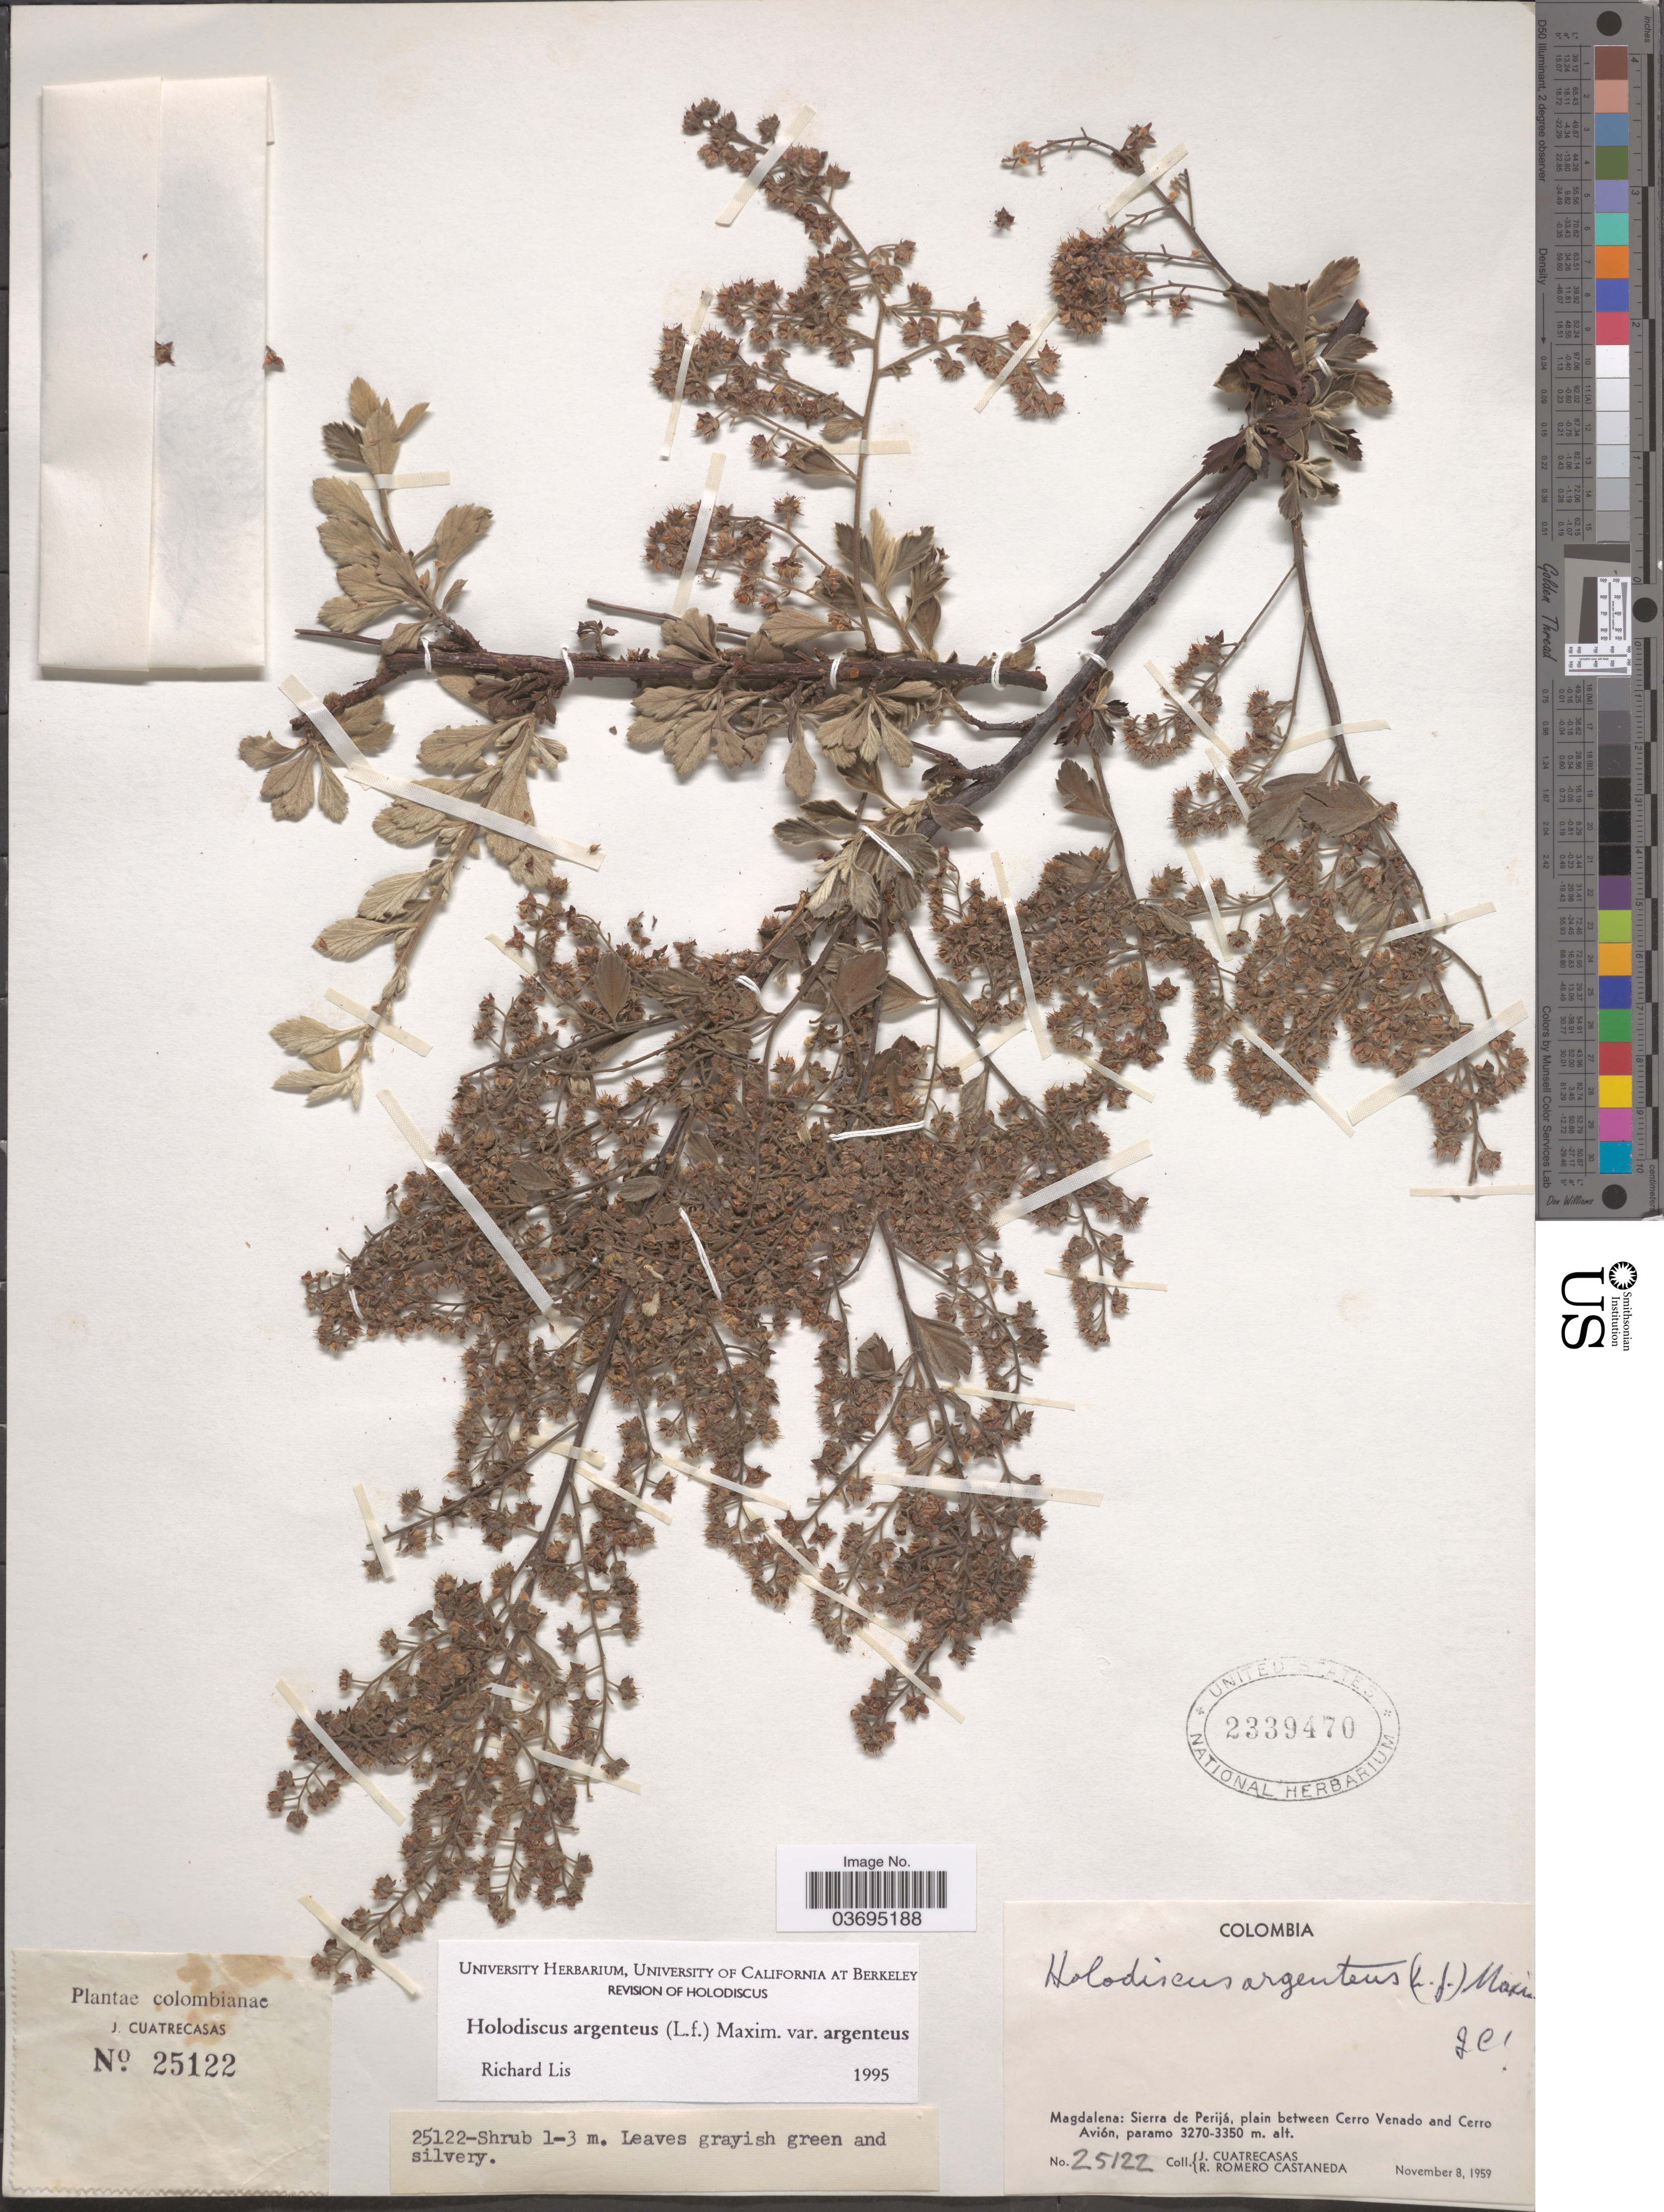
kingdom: Plantae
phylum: Tracheophyta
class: Magnoliopsida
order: Rosales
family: Rosaceae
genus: Holodiscus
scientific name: Holodiscus argenteus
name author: (L. f.) Maxim.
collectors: J. Cuatrecasas & R. Romero Castañeda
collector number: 25122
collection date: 1959-11-08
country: Colombia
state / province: Magdalena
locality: Sierra de Perijá, plain between Cerro Venado and Cerro Avión.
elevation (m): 3270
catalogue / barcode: US 2339470